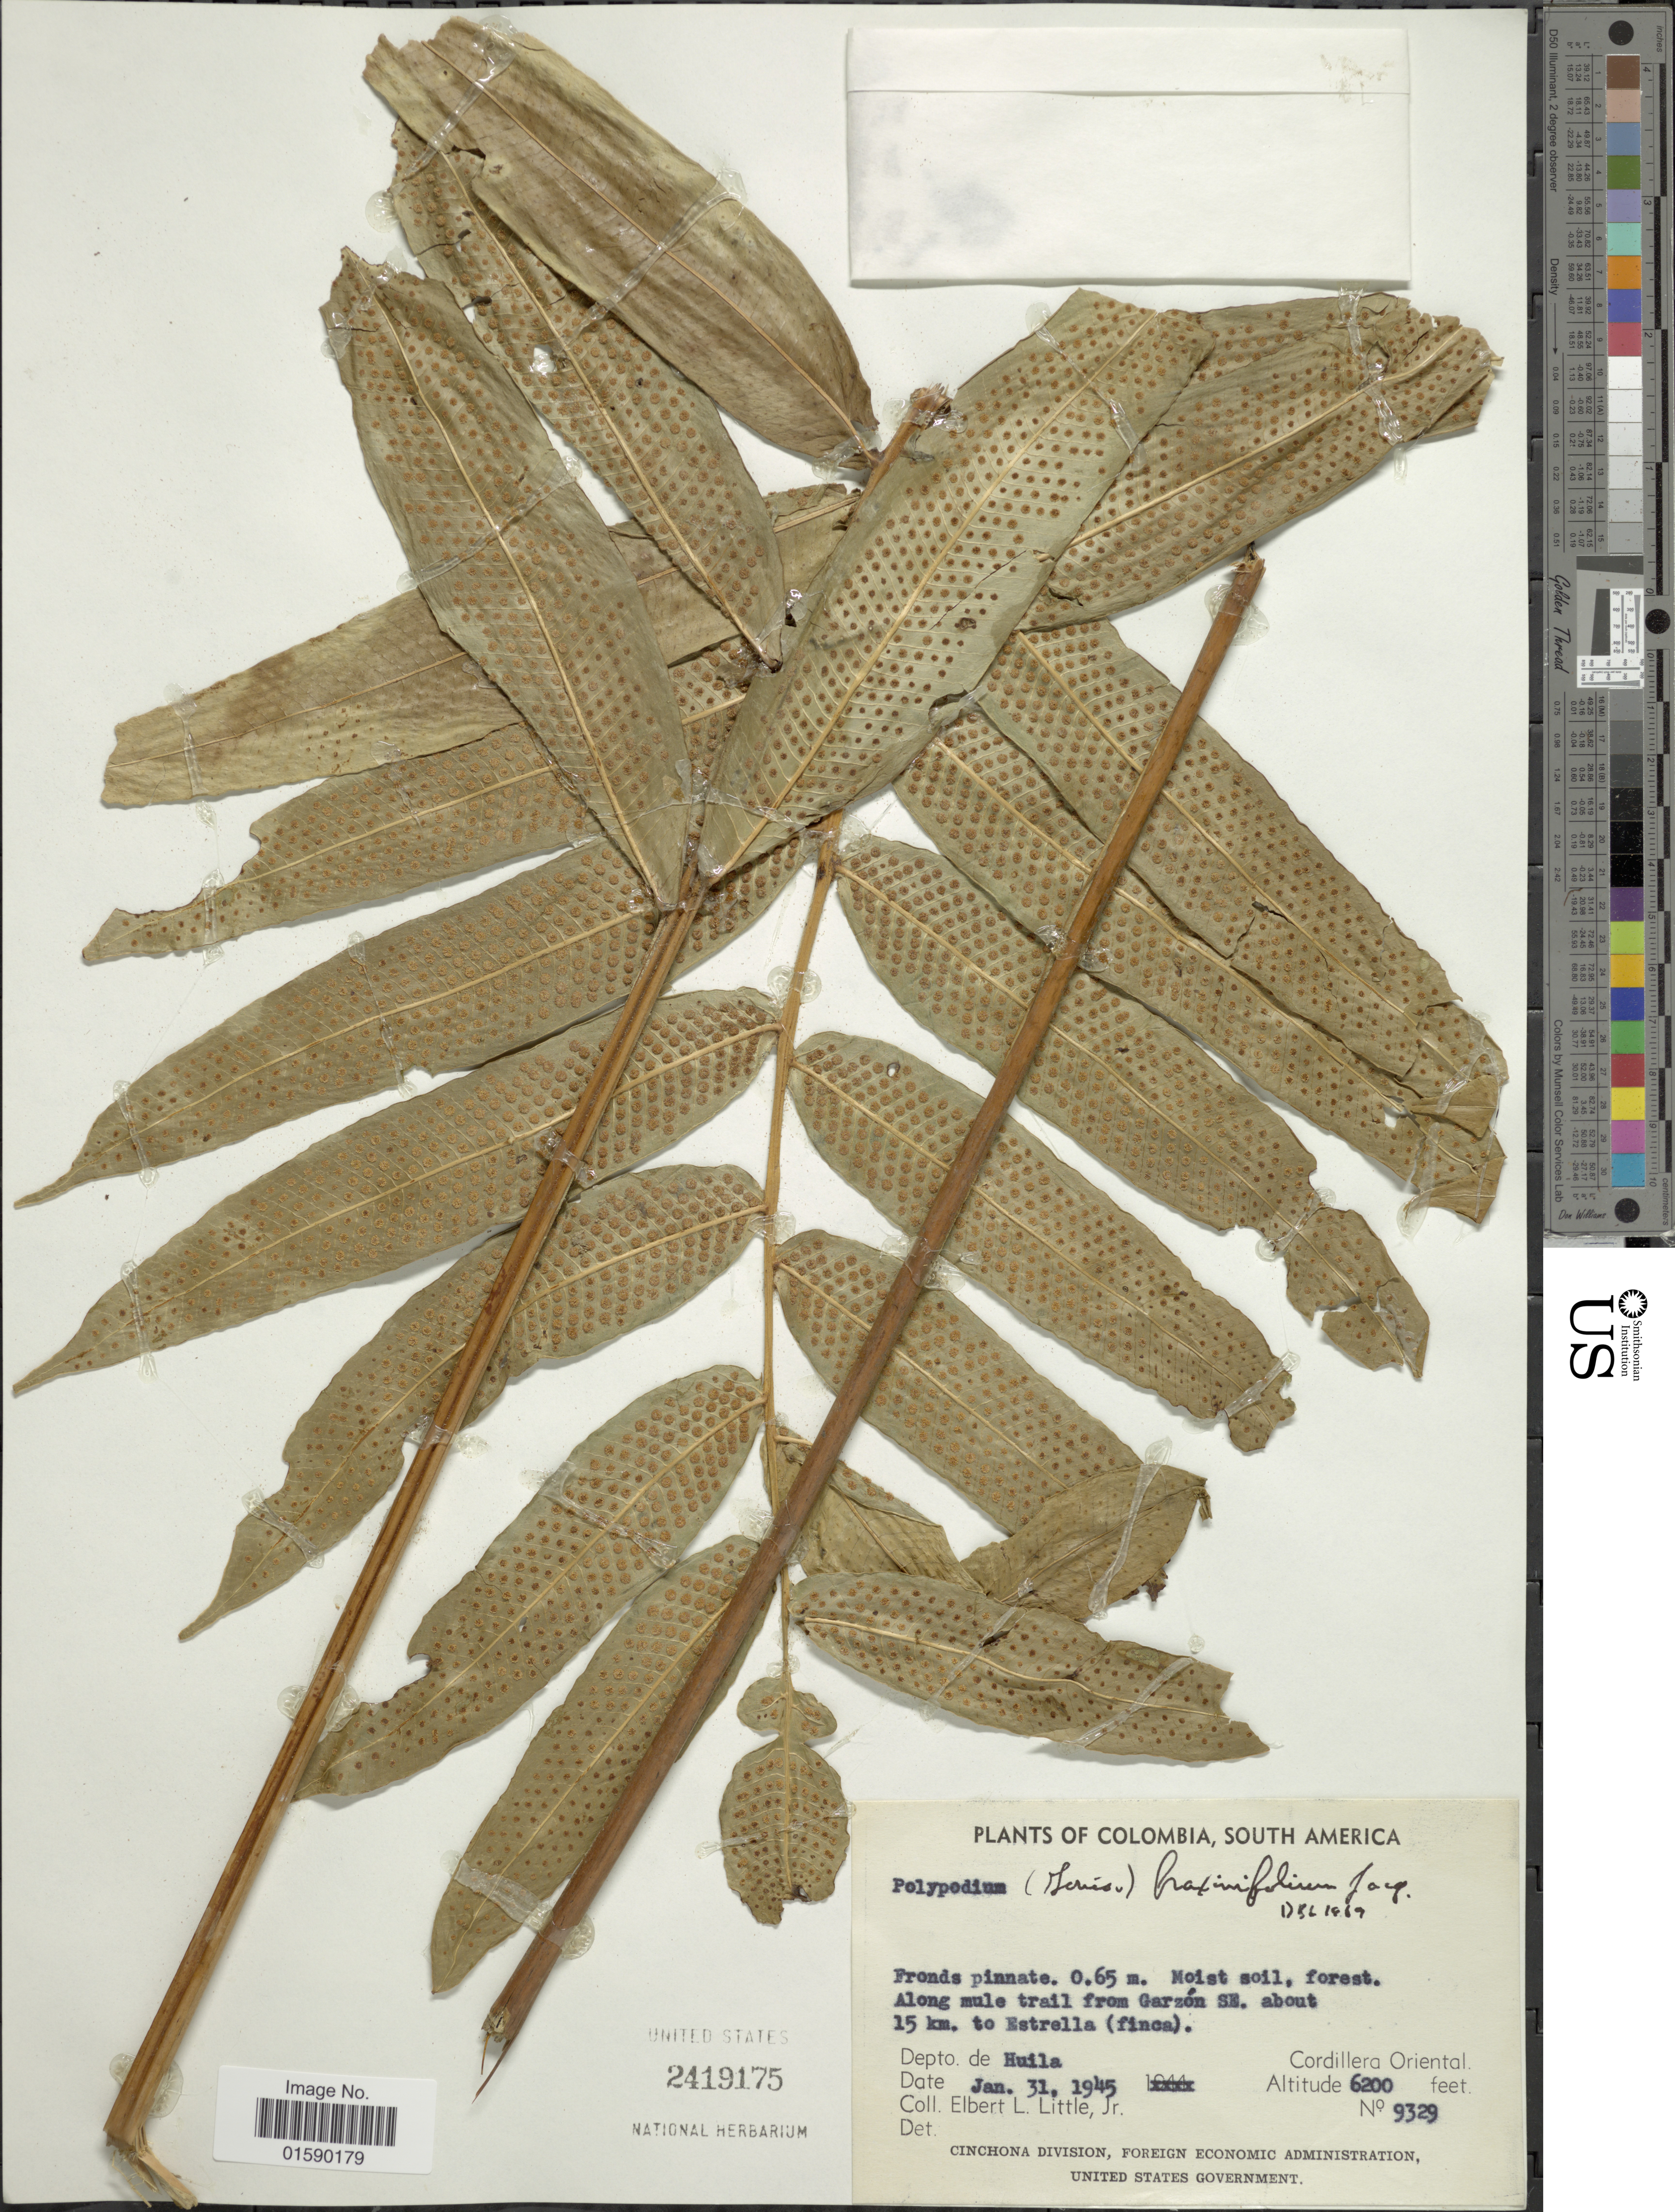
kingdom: Plantae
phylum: Tracheophyta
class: Polypodiopsida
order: Polypodiales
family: Polypodiaceae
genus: Aglaomorpha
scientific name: Aglaomorpha heraclea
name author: (Kunze) Copel.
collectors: E. L. Little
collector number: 9329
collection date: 1945-01-31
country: Colombia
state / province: Huila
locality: Colombia, South America. Along mule trail from Garzon SE, about 15 km to Estrella (finca). Depro. de Huila. Cordillera Oriental.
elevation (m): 1890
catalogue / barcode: US 2419175